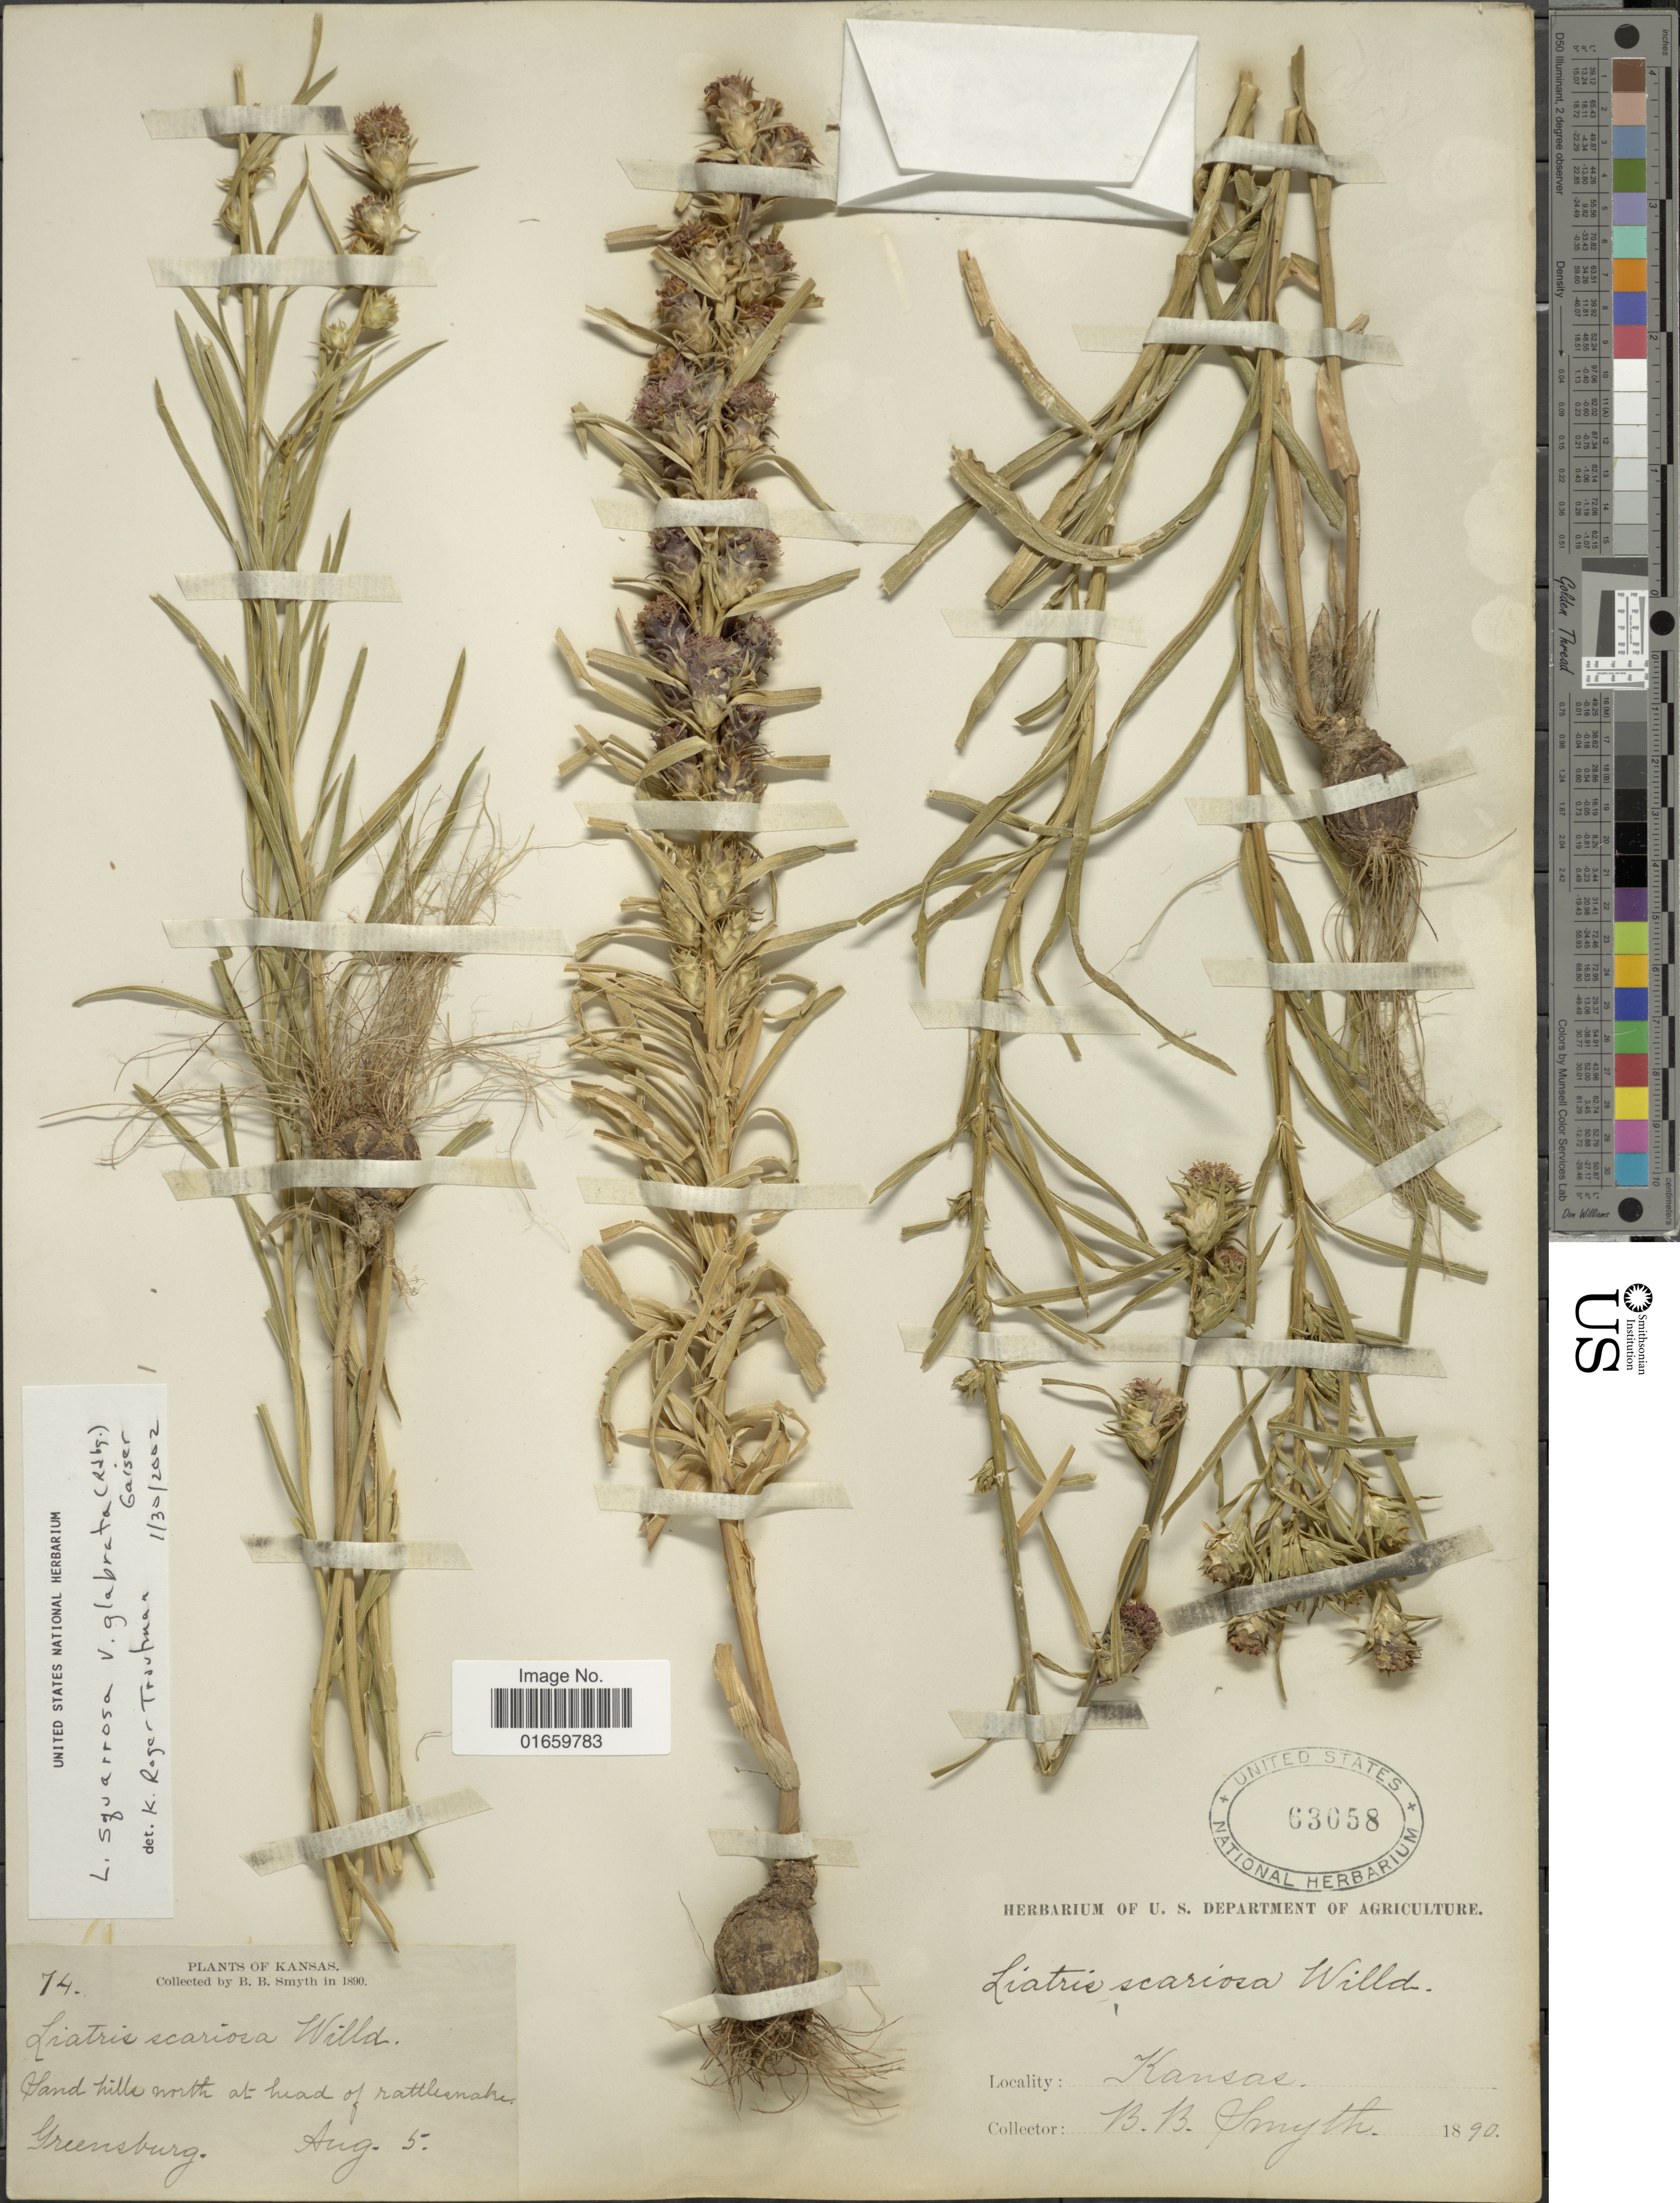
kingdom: Plantae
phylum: Tracheophyta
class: Magnoliopsida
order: Asterales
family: Asteraceae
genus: Liatris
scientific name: Liatris squarrosa var. glabrata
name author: (Rydb.) Gaiser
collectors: B. Smyth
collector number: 74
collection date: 1890-08-05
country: United States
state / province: Kansas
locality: Sand hills north at head of rattlesnake, Greensburg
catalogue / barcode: US 63058